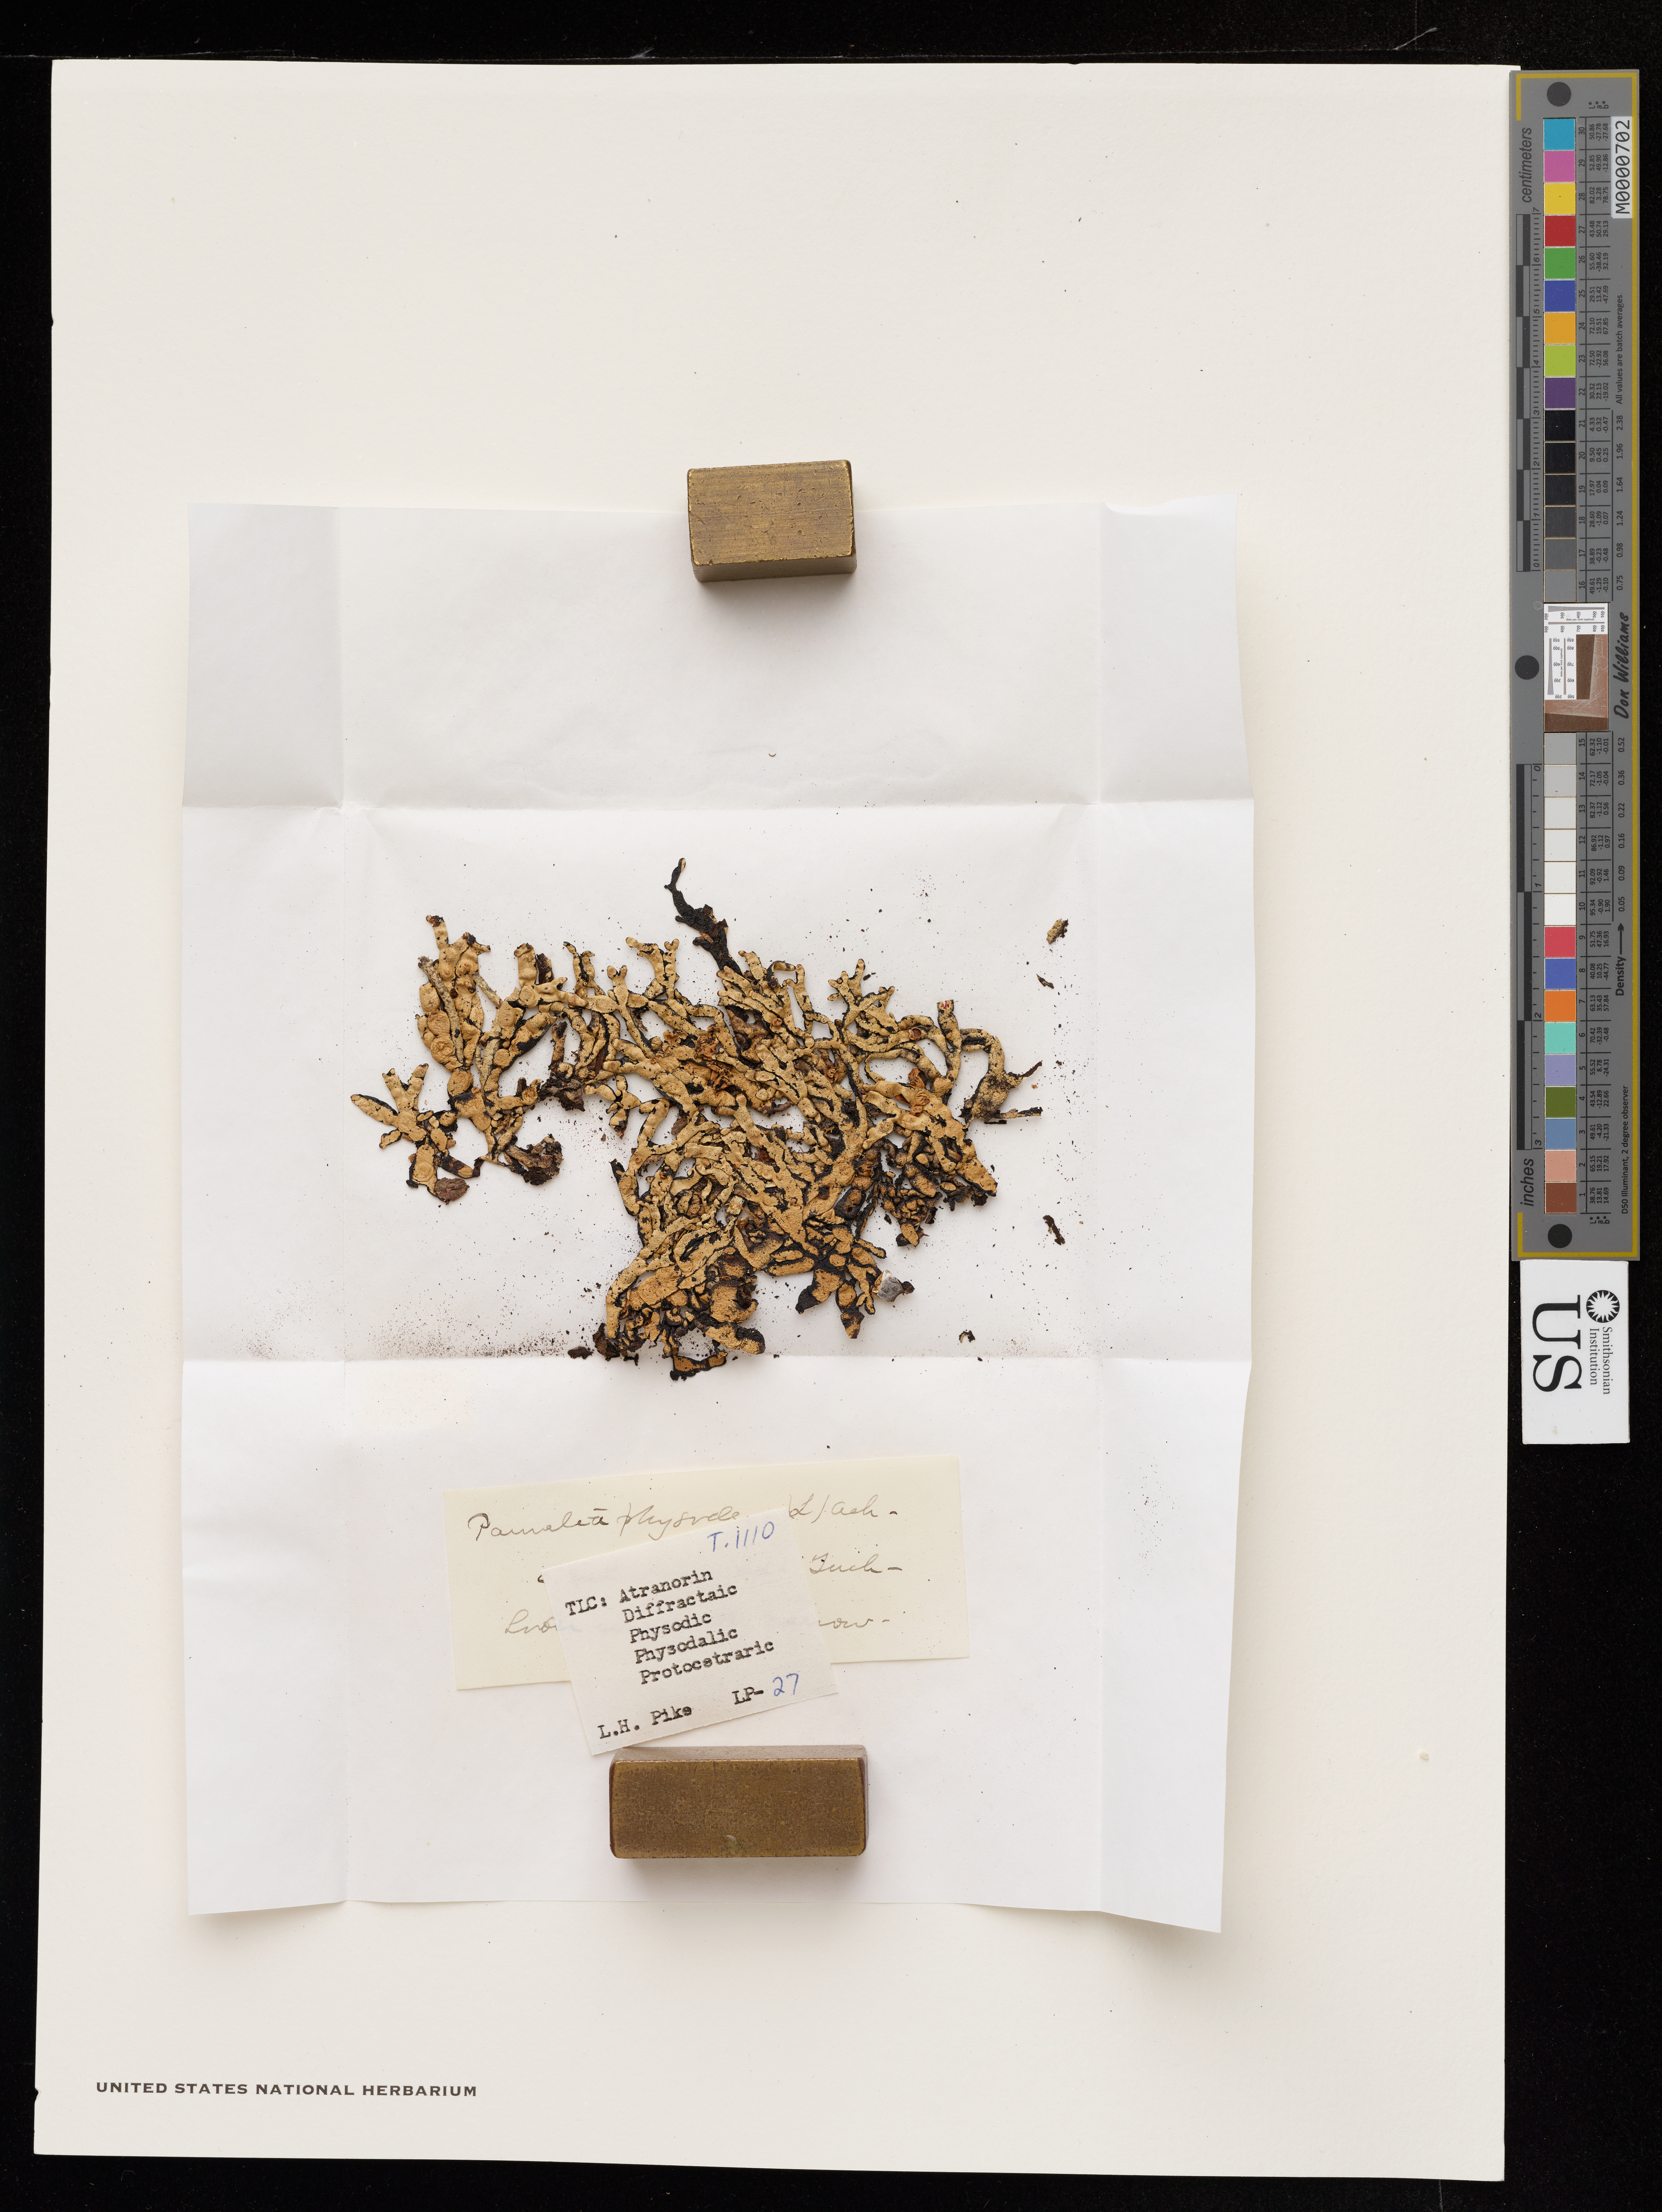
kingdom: Fungi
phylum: Ascomycota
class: Lecanoromycetes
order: Lecanorales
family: Parmeliaceae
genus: Hypogymnia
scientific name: Hypogymnia enteromorpha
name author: (Ach.) Nyl.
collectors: W. Trelease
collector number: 1110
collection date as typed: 24 Jun 1899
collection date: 1899-06-24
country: United States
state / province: Alaska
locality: Prince william sound